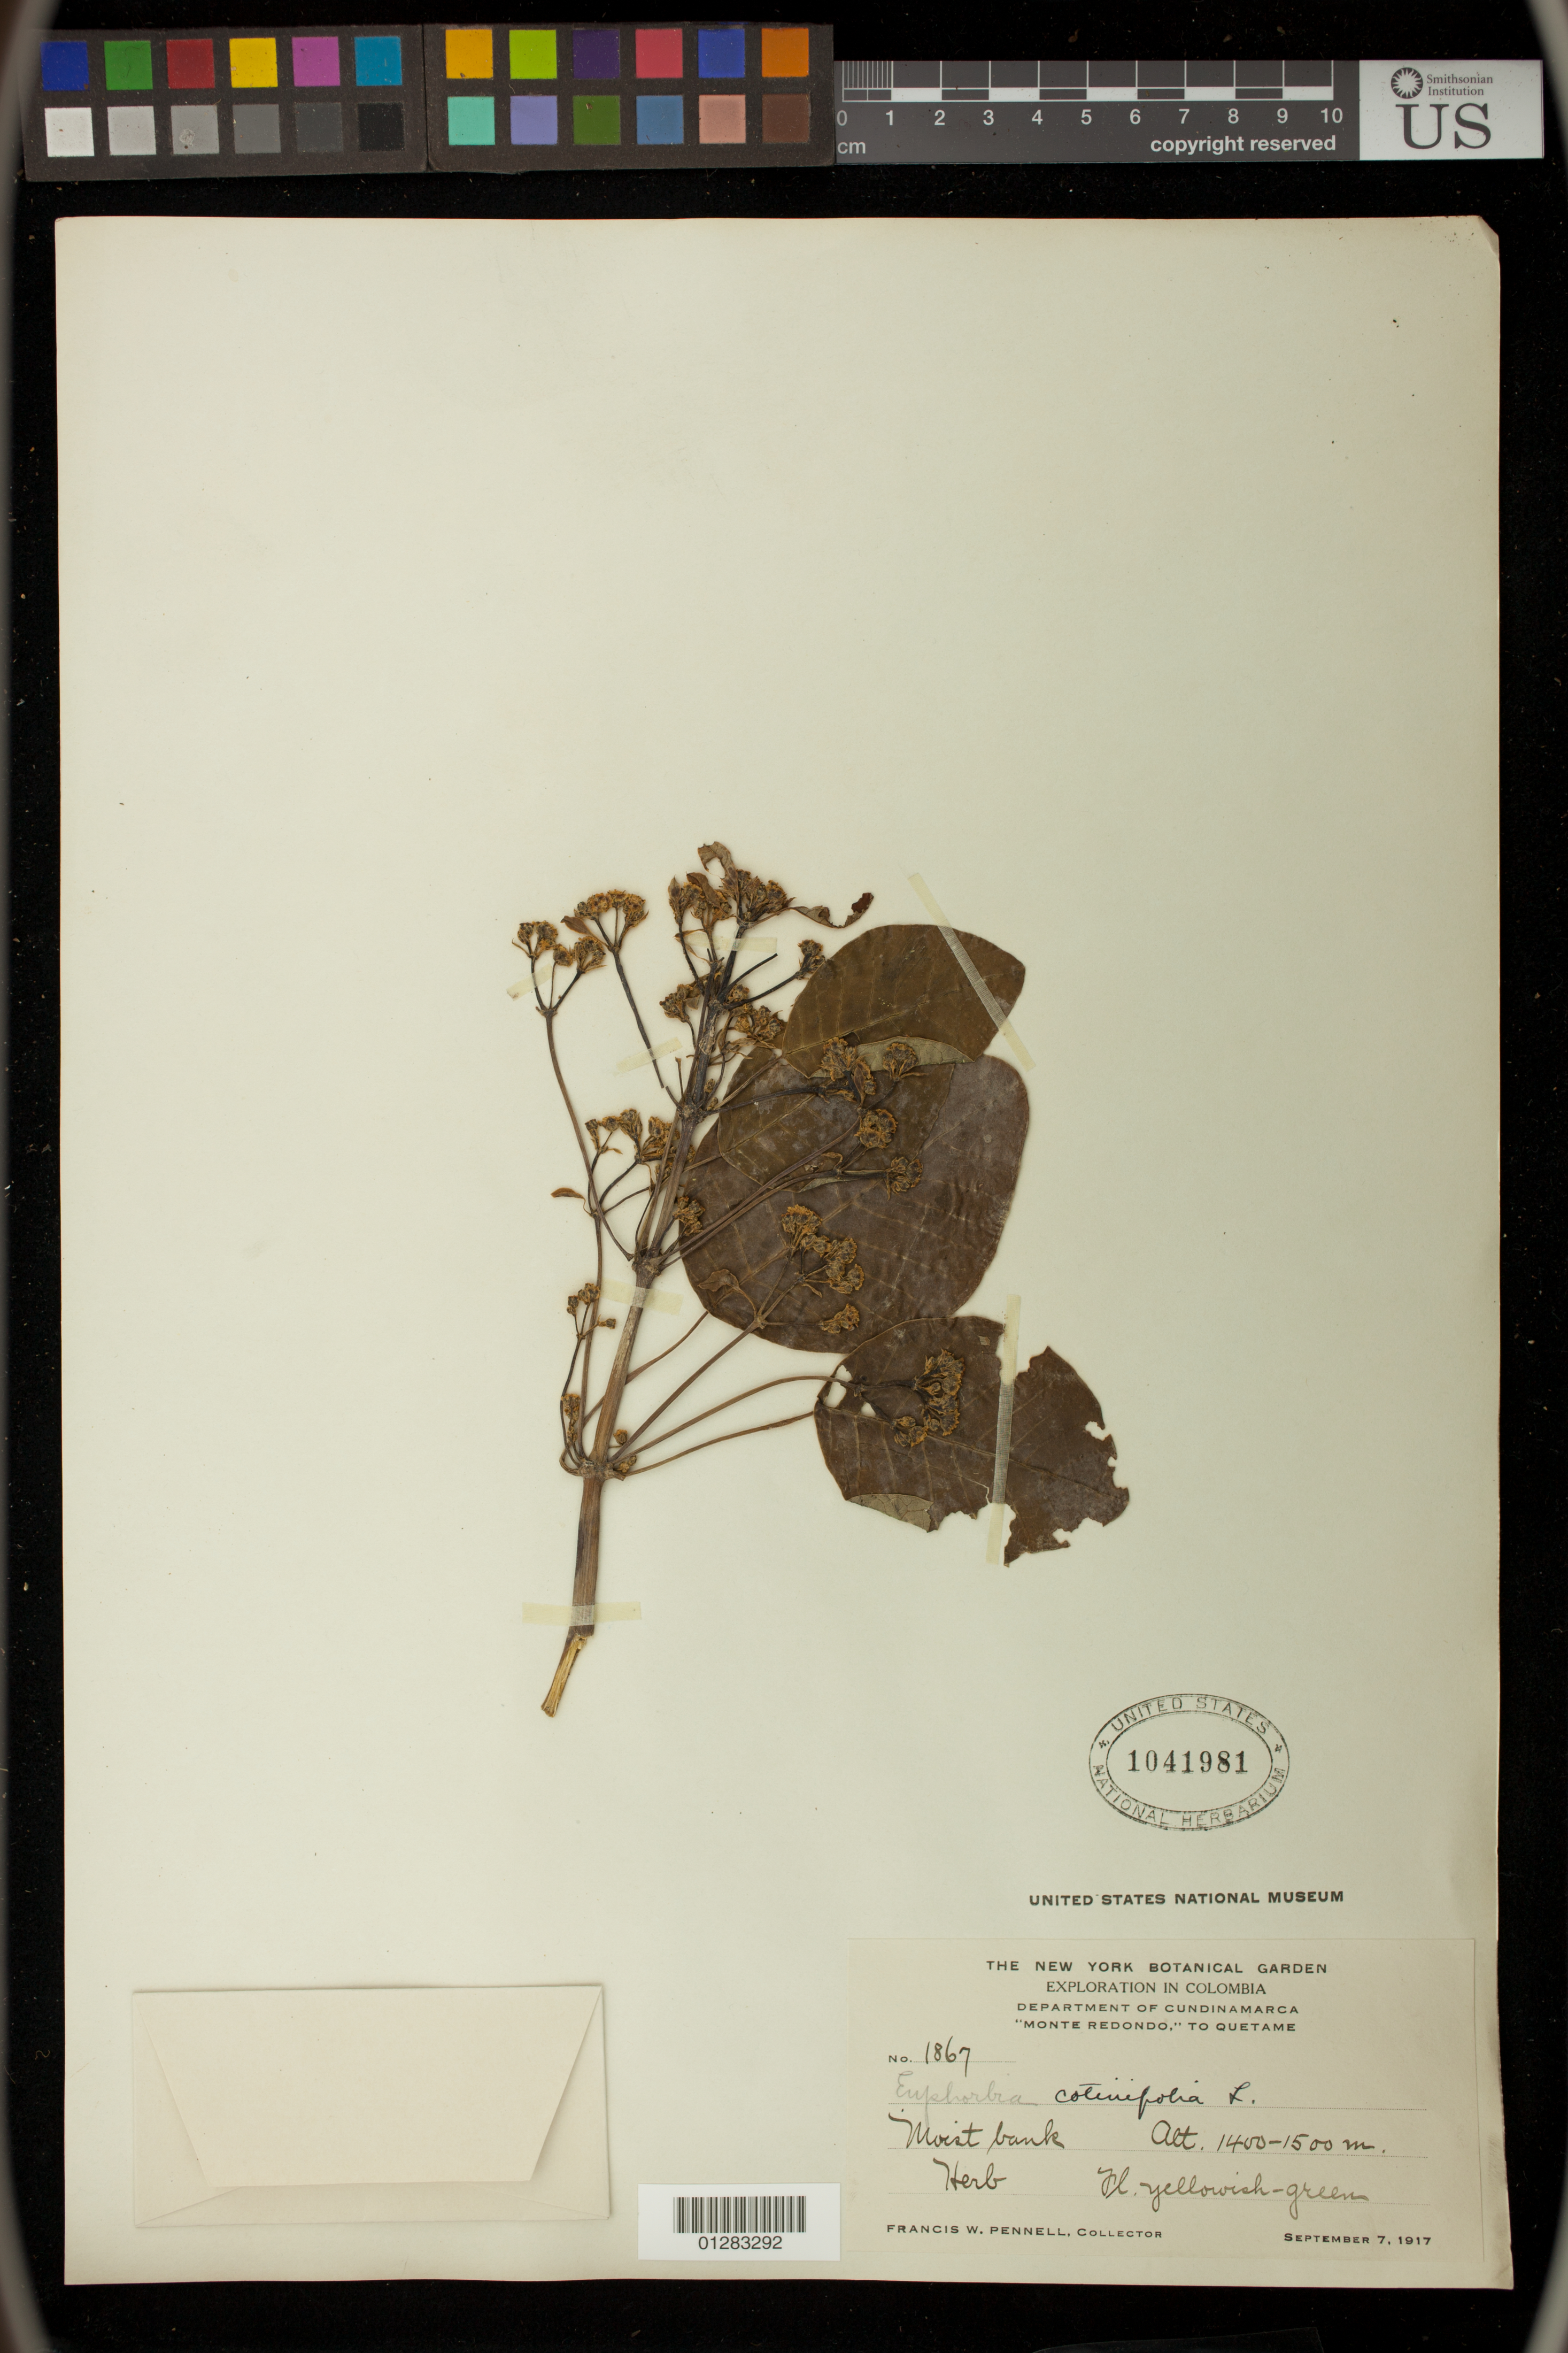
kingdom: Plantae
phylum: Tracheophyta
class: Magnoliopsida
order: Malpighiales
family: Euphorbiaceae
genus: Euphorbia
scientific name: Euphorbia cotinifolia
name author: L.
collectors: F. W. Pennell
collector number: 1867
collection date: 1917-09-07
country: Colombia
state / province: Cundinamarca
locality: "Monte Redondo," to Quetame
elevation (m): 1400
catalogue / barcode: US 1041981